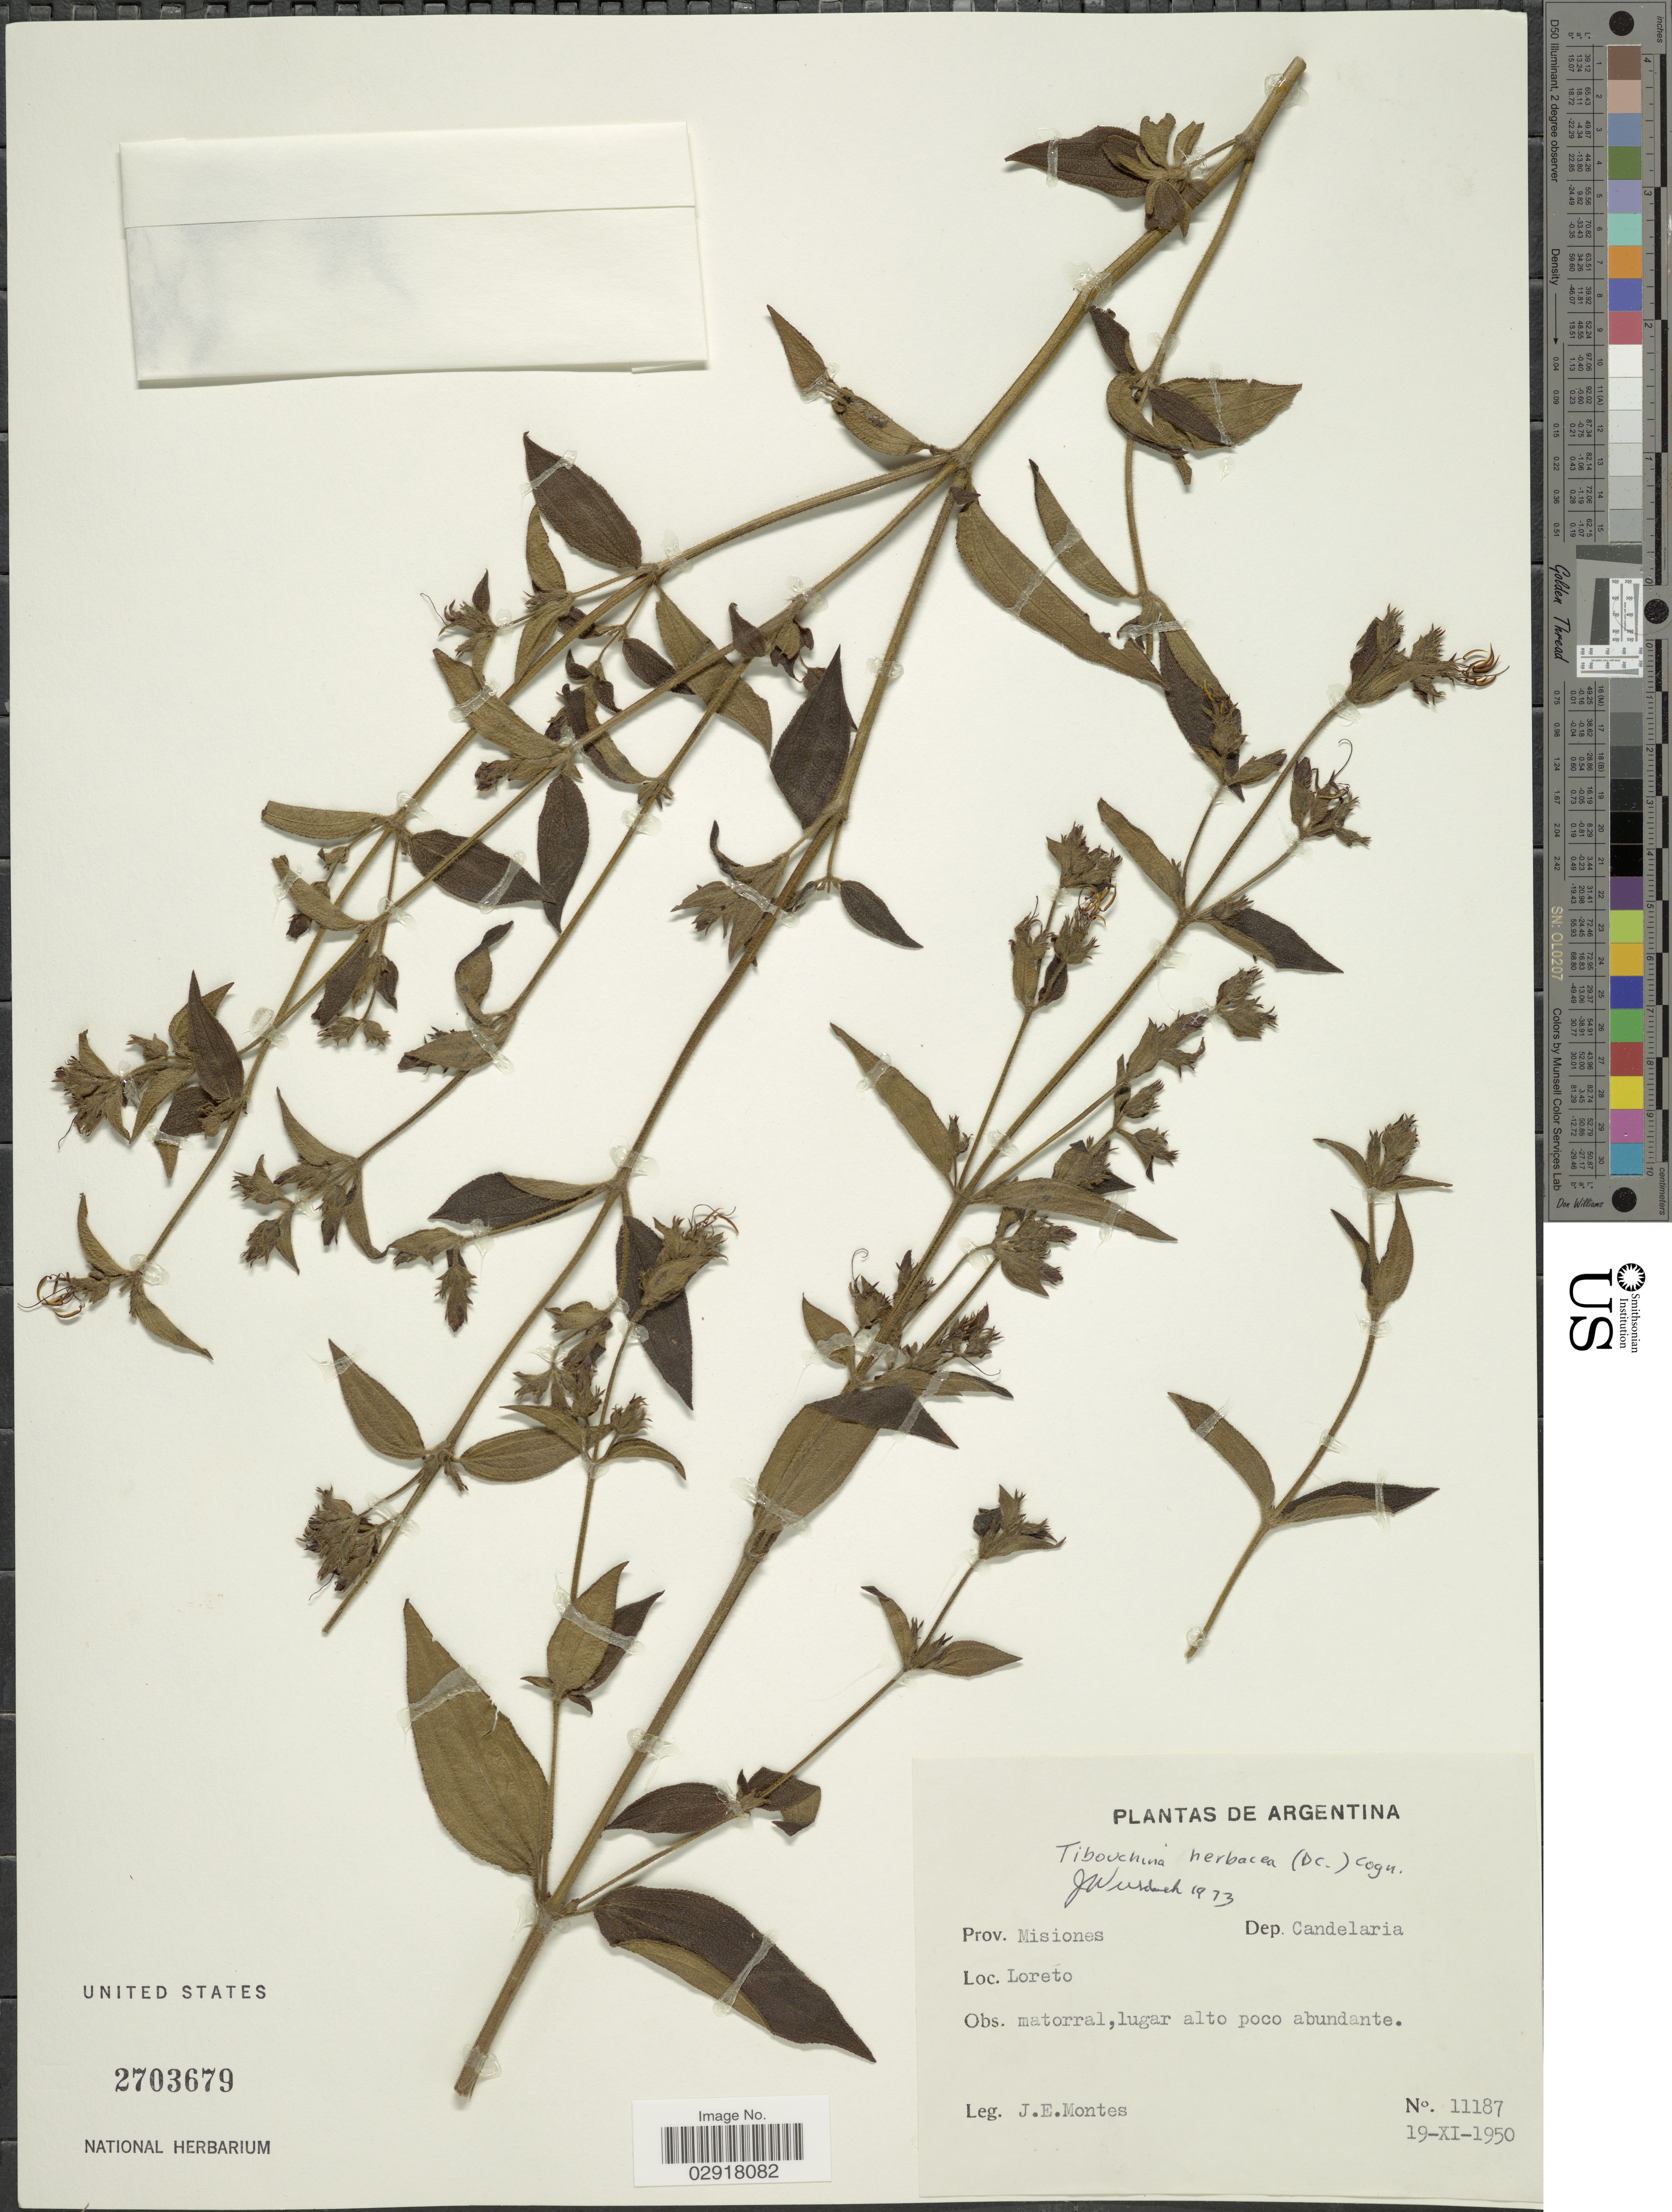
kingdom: Plantae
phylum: Tracheophyta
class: Magnoliopsida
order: Myrtales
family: Melastomataceae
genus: Chaetogastra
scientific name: Chaetogastra herbacea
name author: (DC.) P.J.F. Guim. & Michelang.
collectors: J. E. Montes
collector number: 11187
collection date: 1950-11-19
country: Argentina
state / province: Misiones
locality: Dep. Candelaria. Loreto.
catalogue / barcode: US 2703679